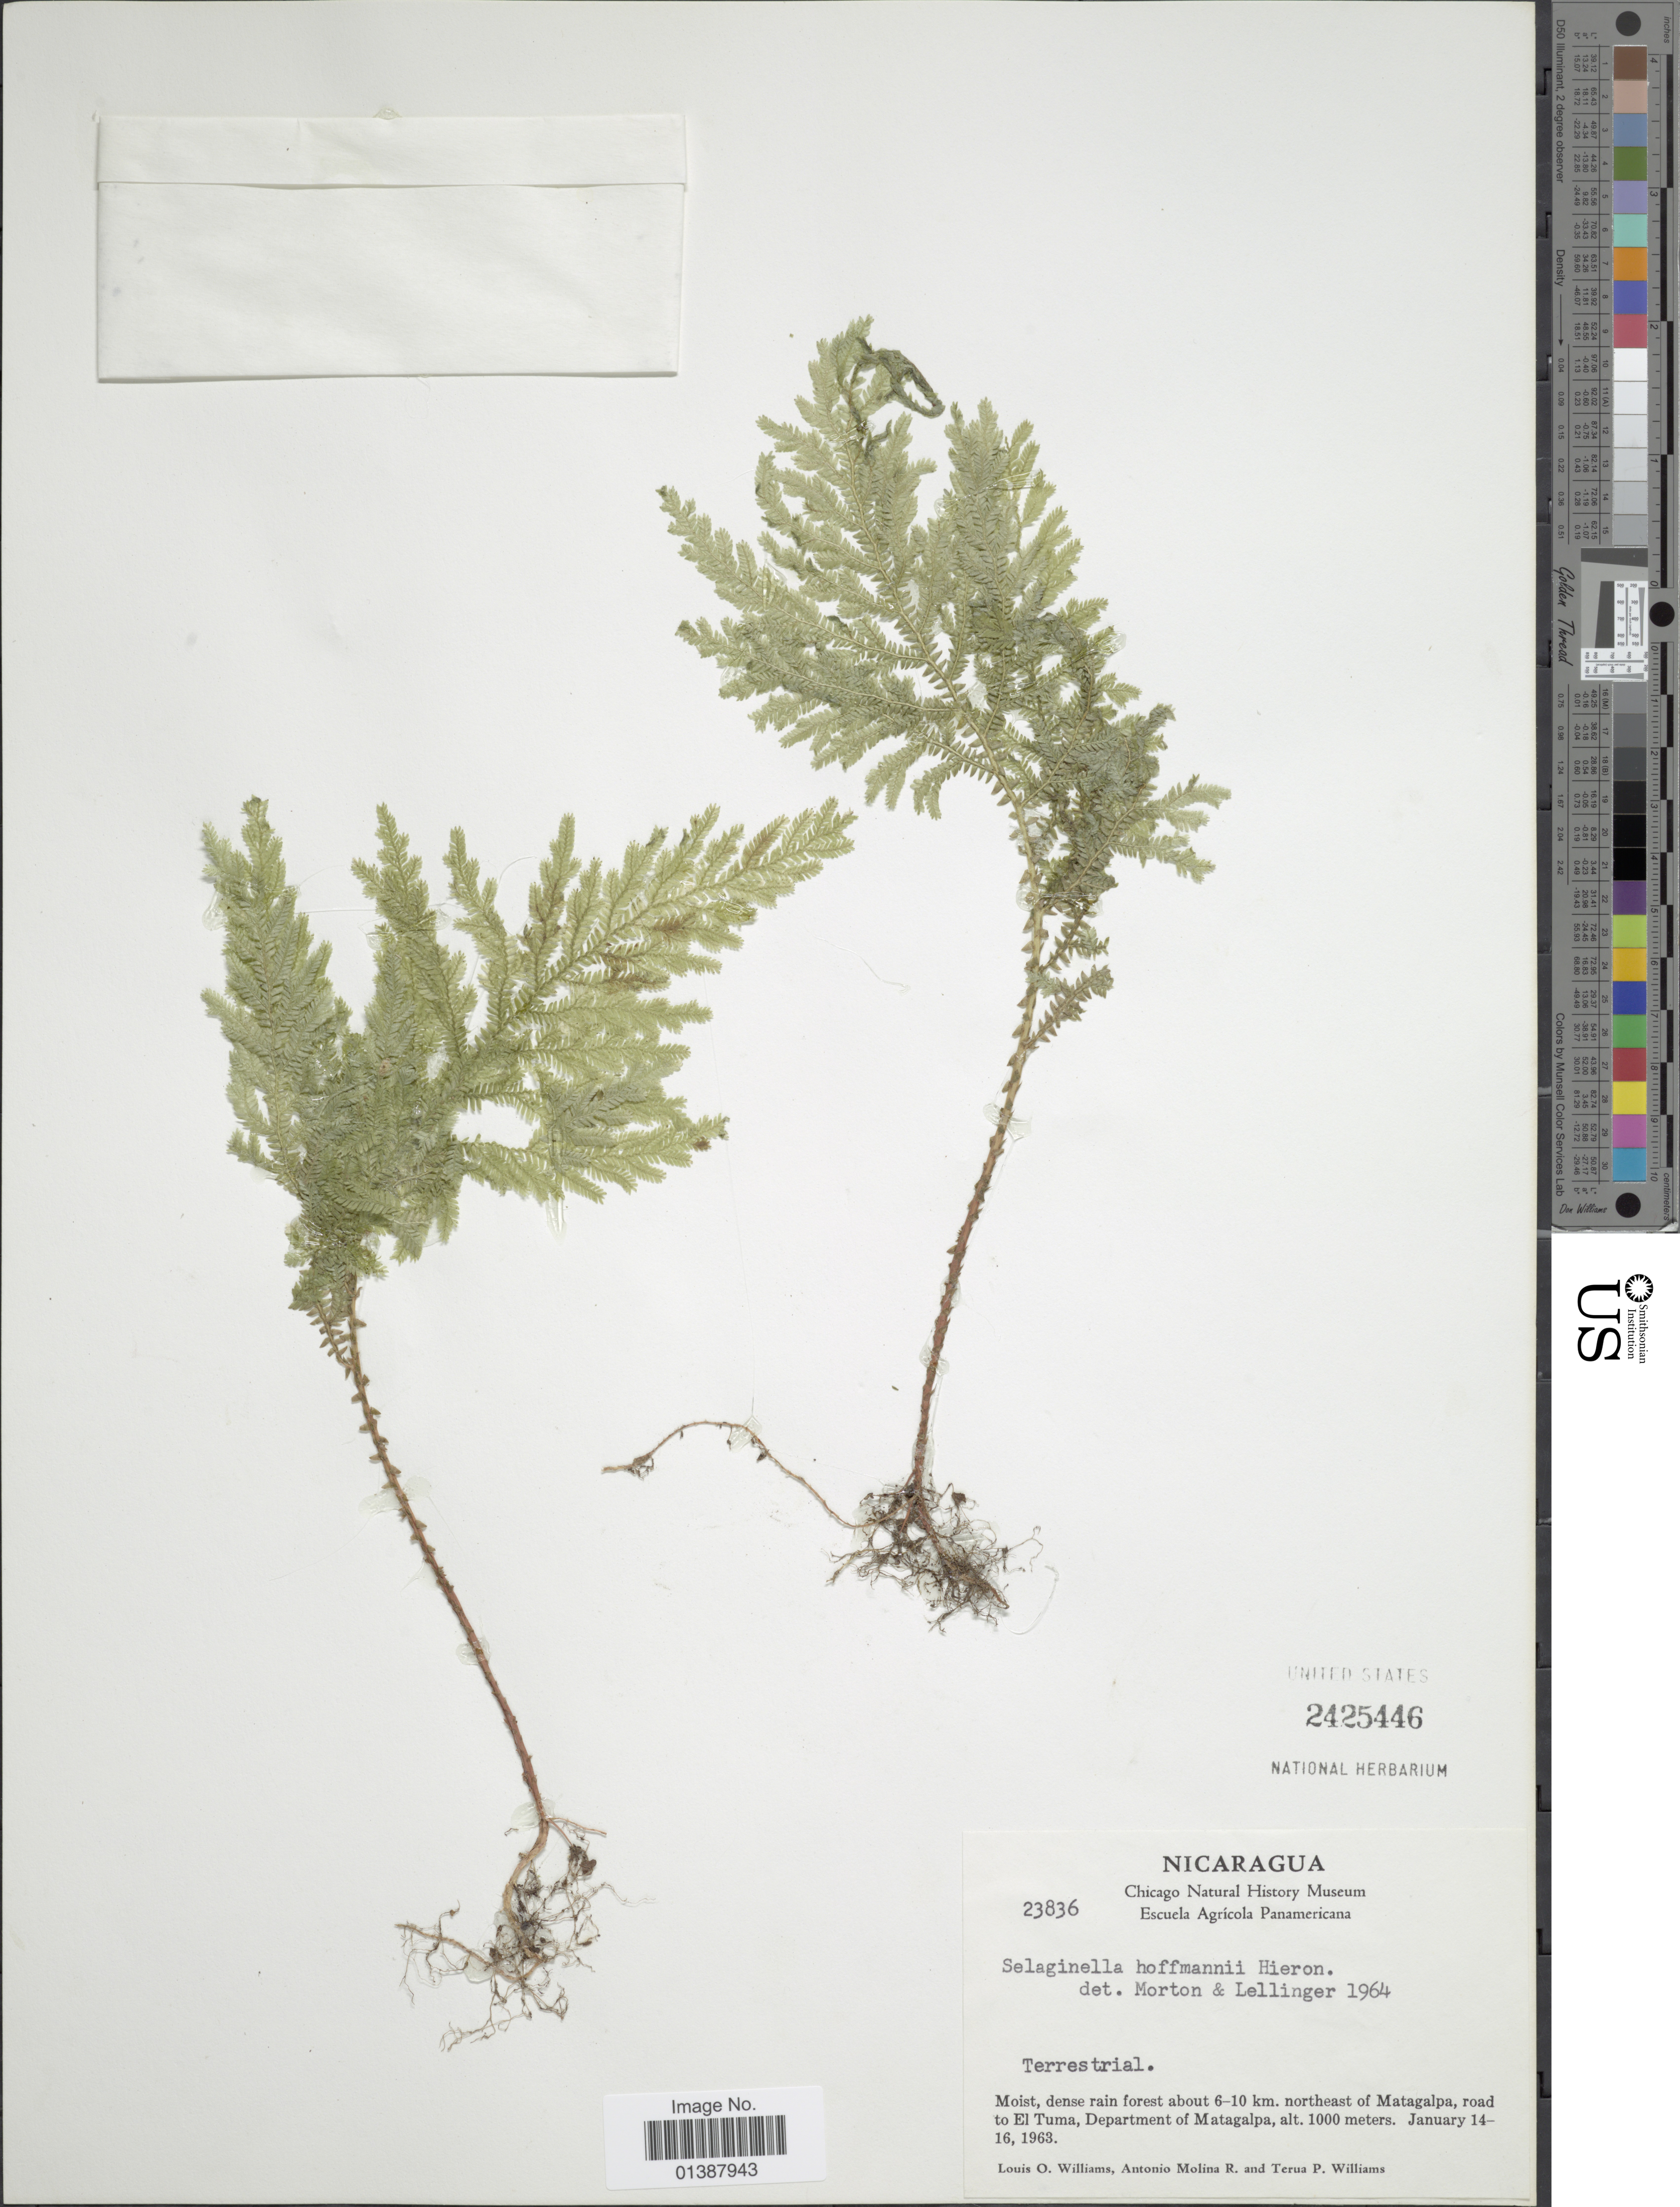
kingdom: Plantae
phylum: Tracheophyta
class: Lycopodiopsida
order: Selaginellales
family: Selaginellaceae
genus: Selaginella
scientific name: Selaginella hoffmannii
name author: Hieron.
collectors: L. O. Williams, A. Molina R. & T. P. Williams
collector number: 23836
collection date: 1963-01-14/1963-01-16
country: Nicaragua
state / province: Matagalpa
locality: Moist, dense rain forest about 6-10 km Northeast of Matgalpa, road to El tuma, Department of Matgalpa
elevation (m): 1000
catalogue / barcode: US 2425446